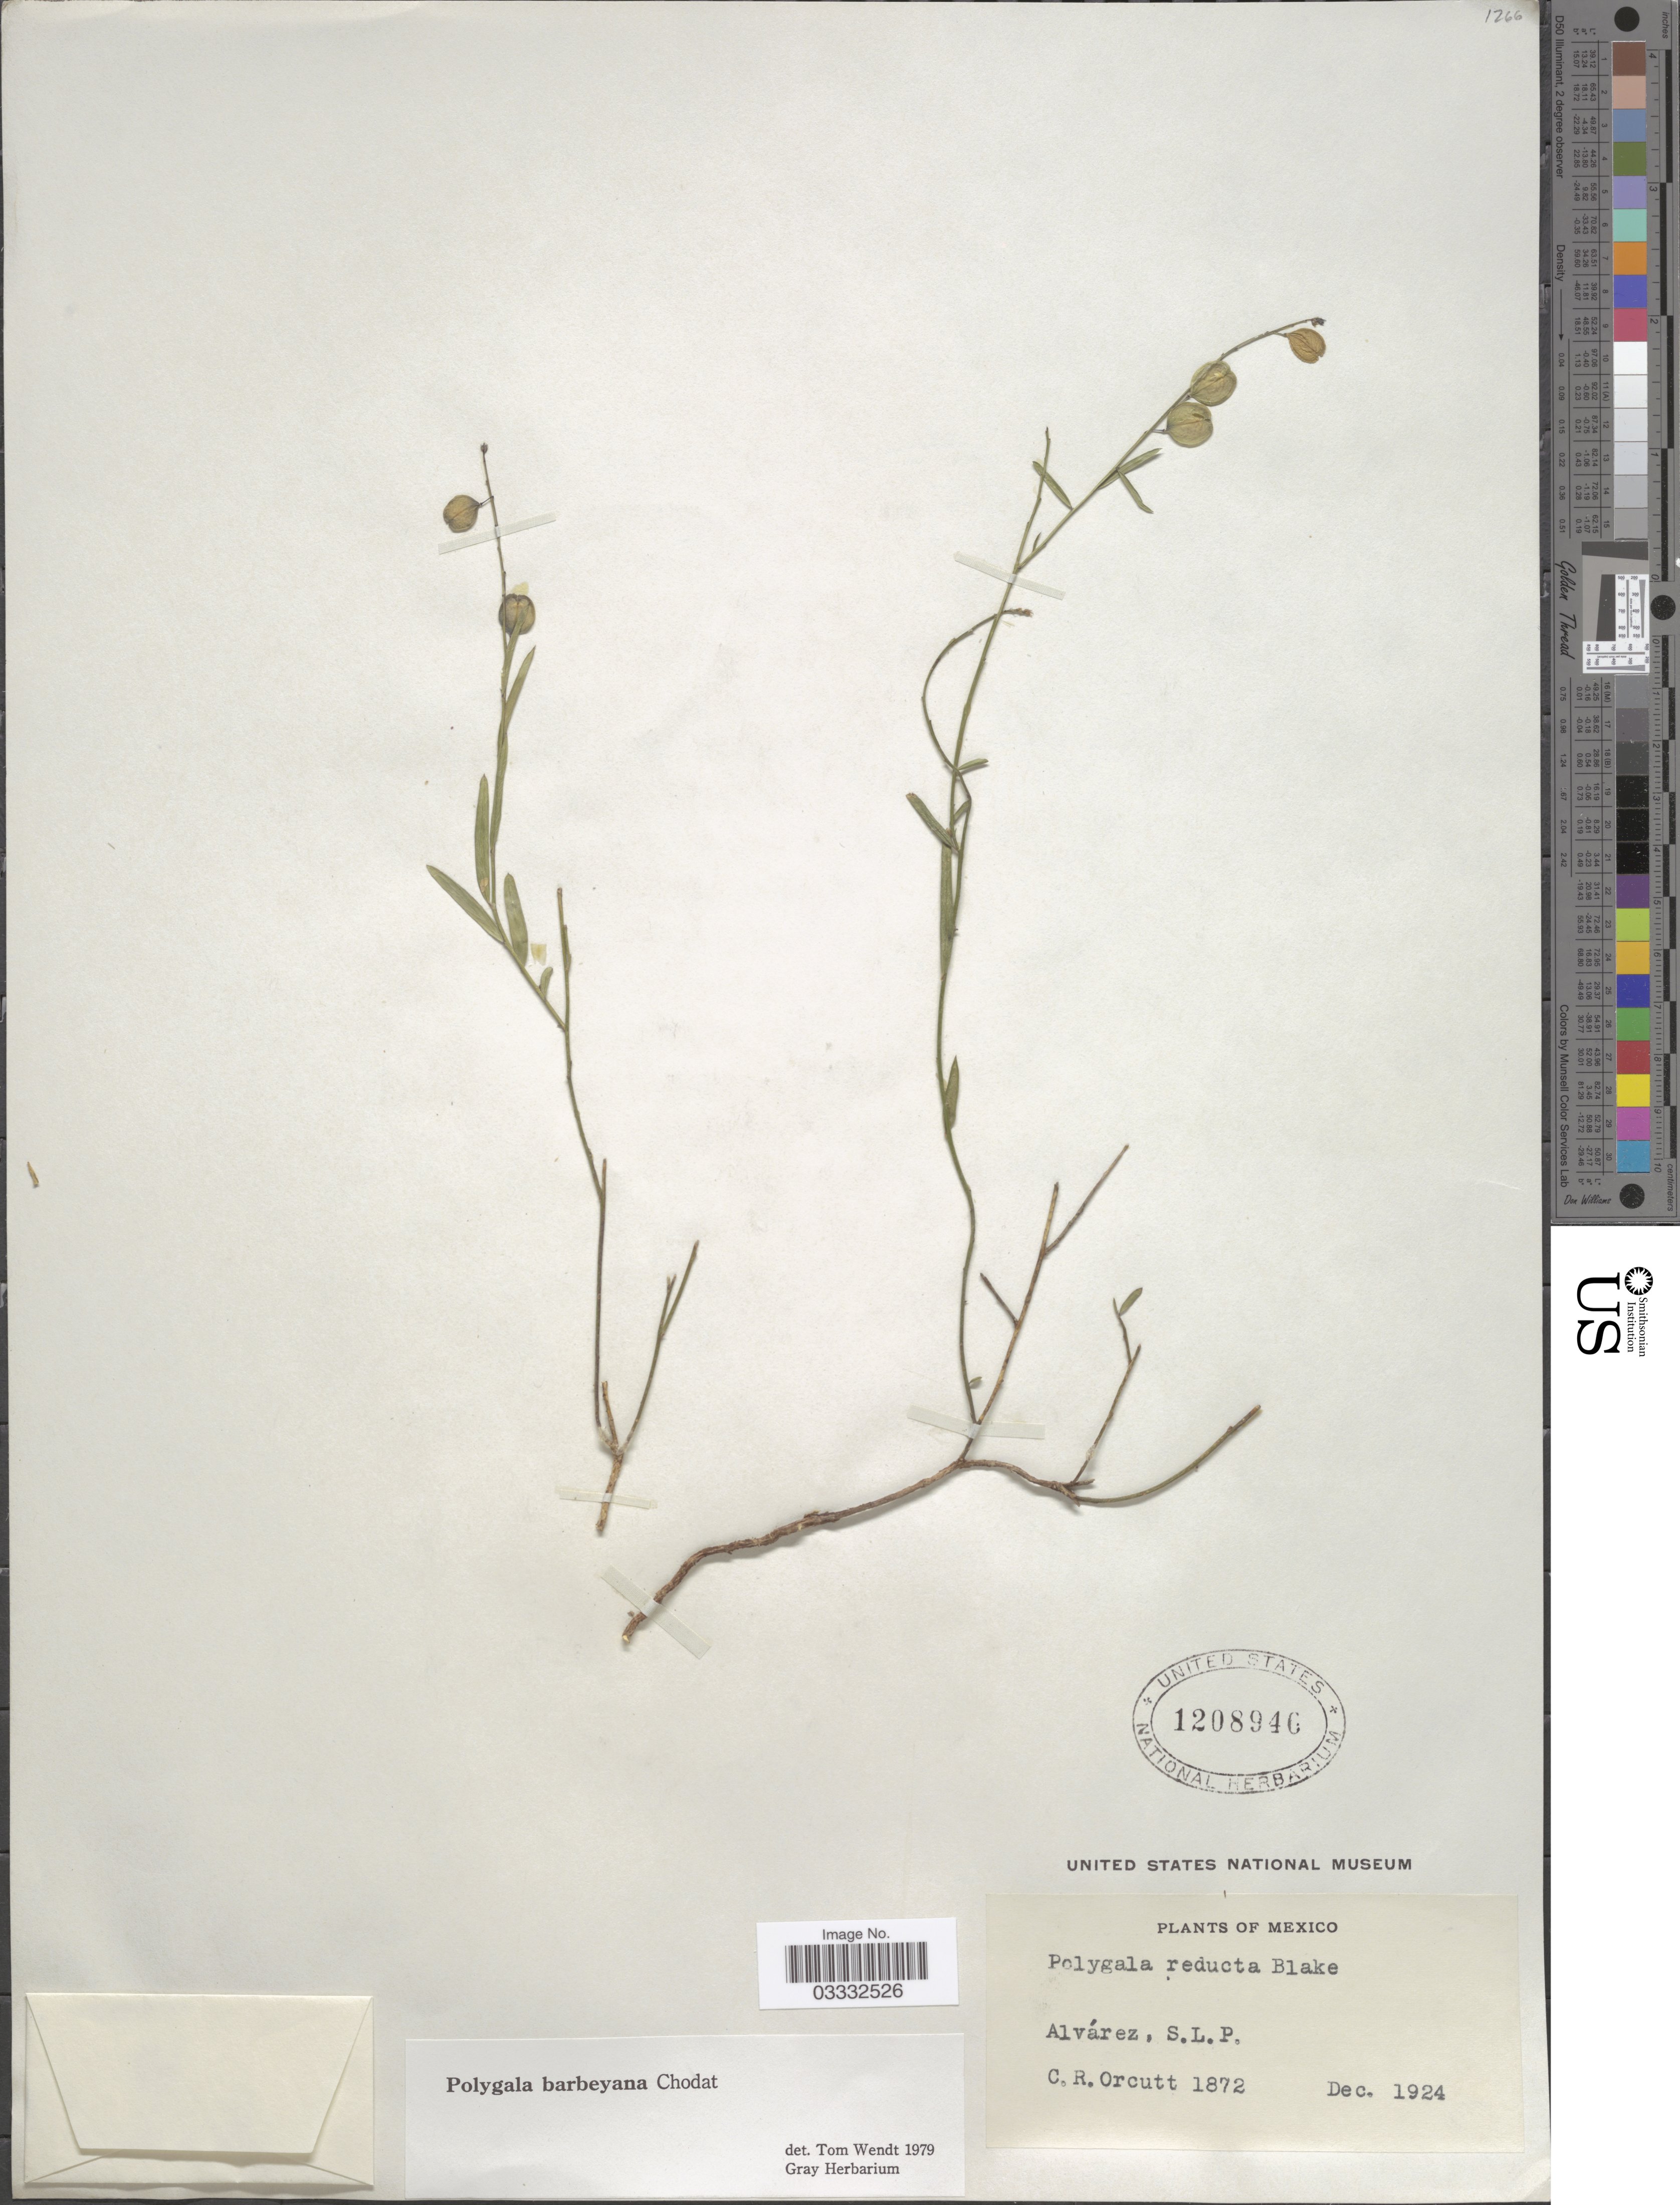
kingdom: Plantae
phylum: Tracheophyta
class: Magnoliopsida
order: Fabales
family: Polygalaceae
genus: Hebecarpa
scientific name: Hebecarpa barbeyana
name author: (Chodat) J.R. Abbott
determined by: Strong, Mark T., (BOT), Smithsonian Institution - National Museum of Natural History (UNITED STATES)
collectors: C. R. Orcutt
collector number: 1872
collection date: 1924-12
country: Mexico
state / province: San Luis Potosí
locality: Alvárez.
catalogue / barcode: US 1208946